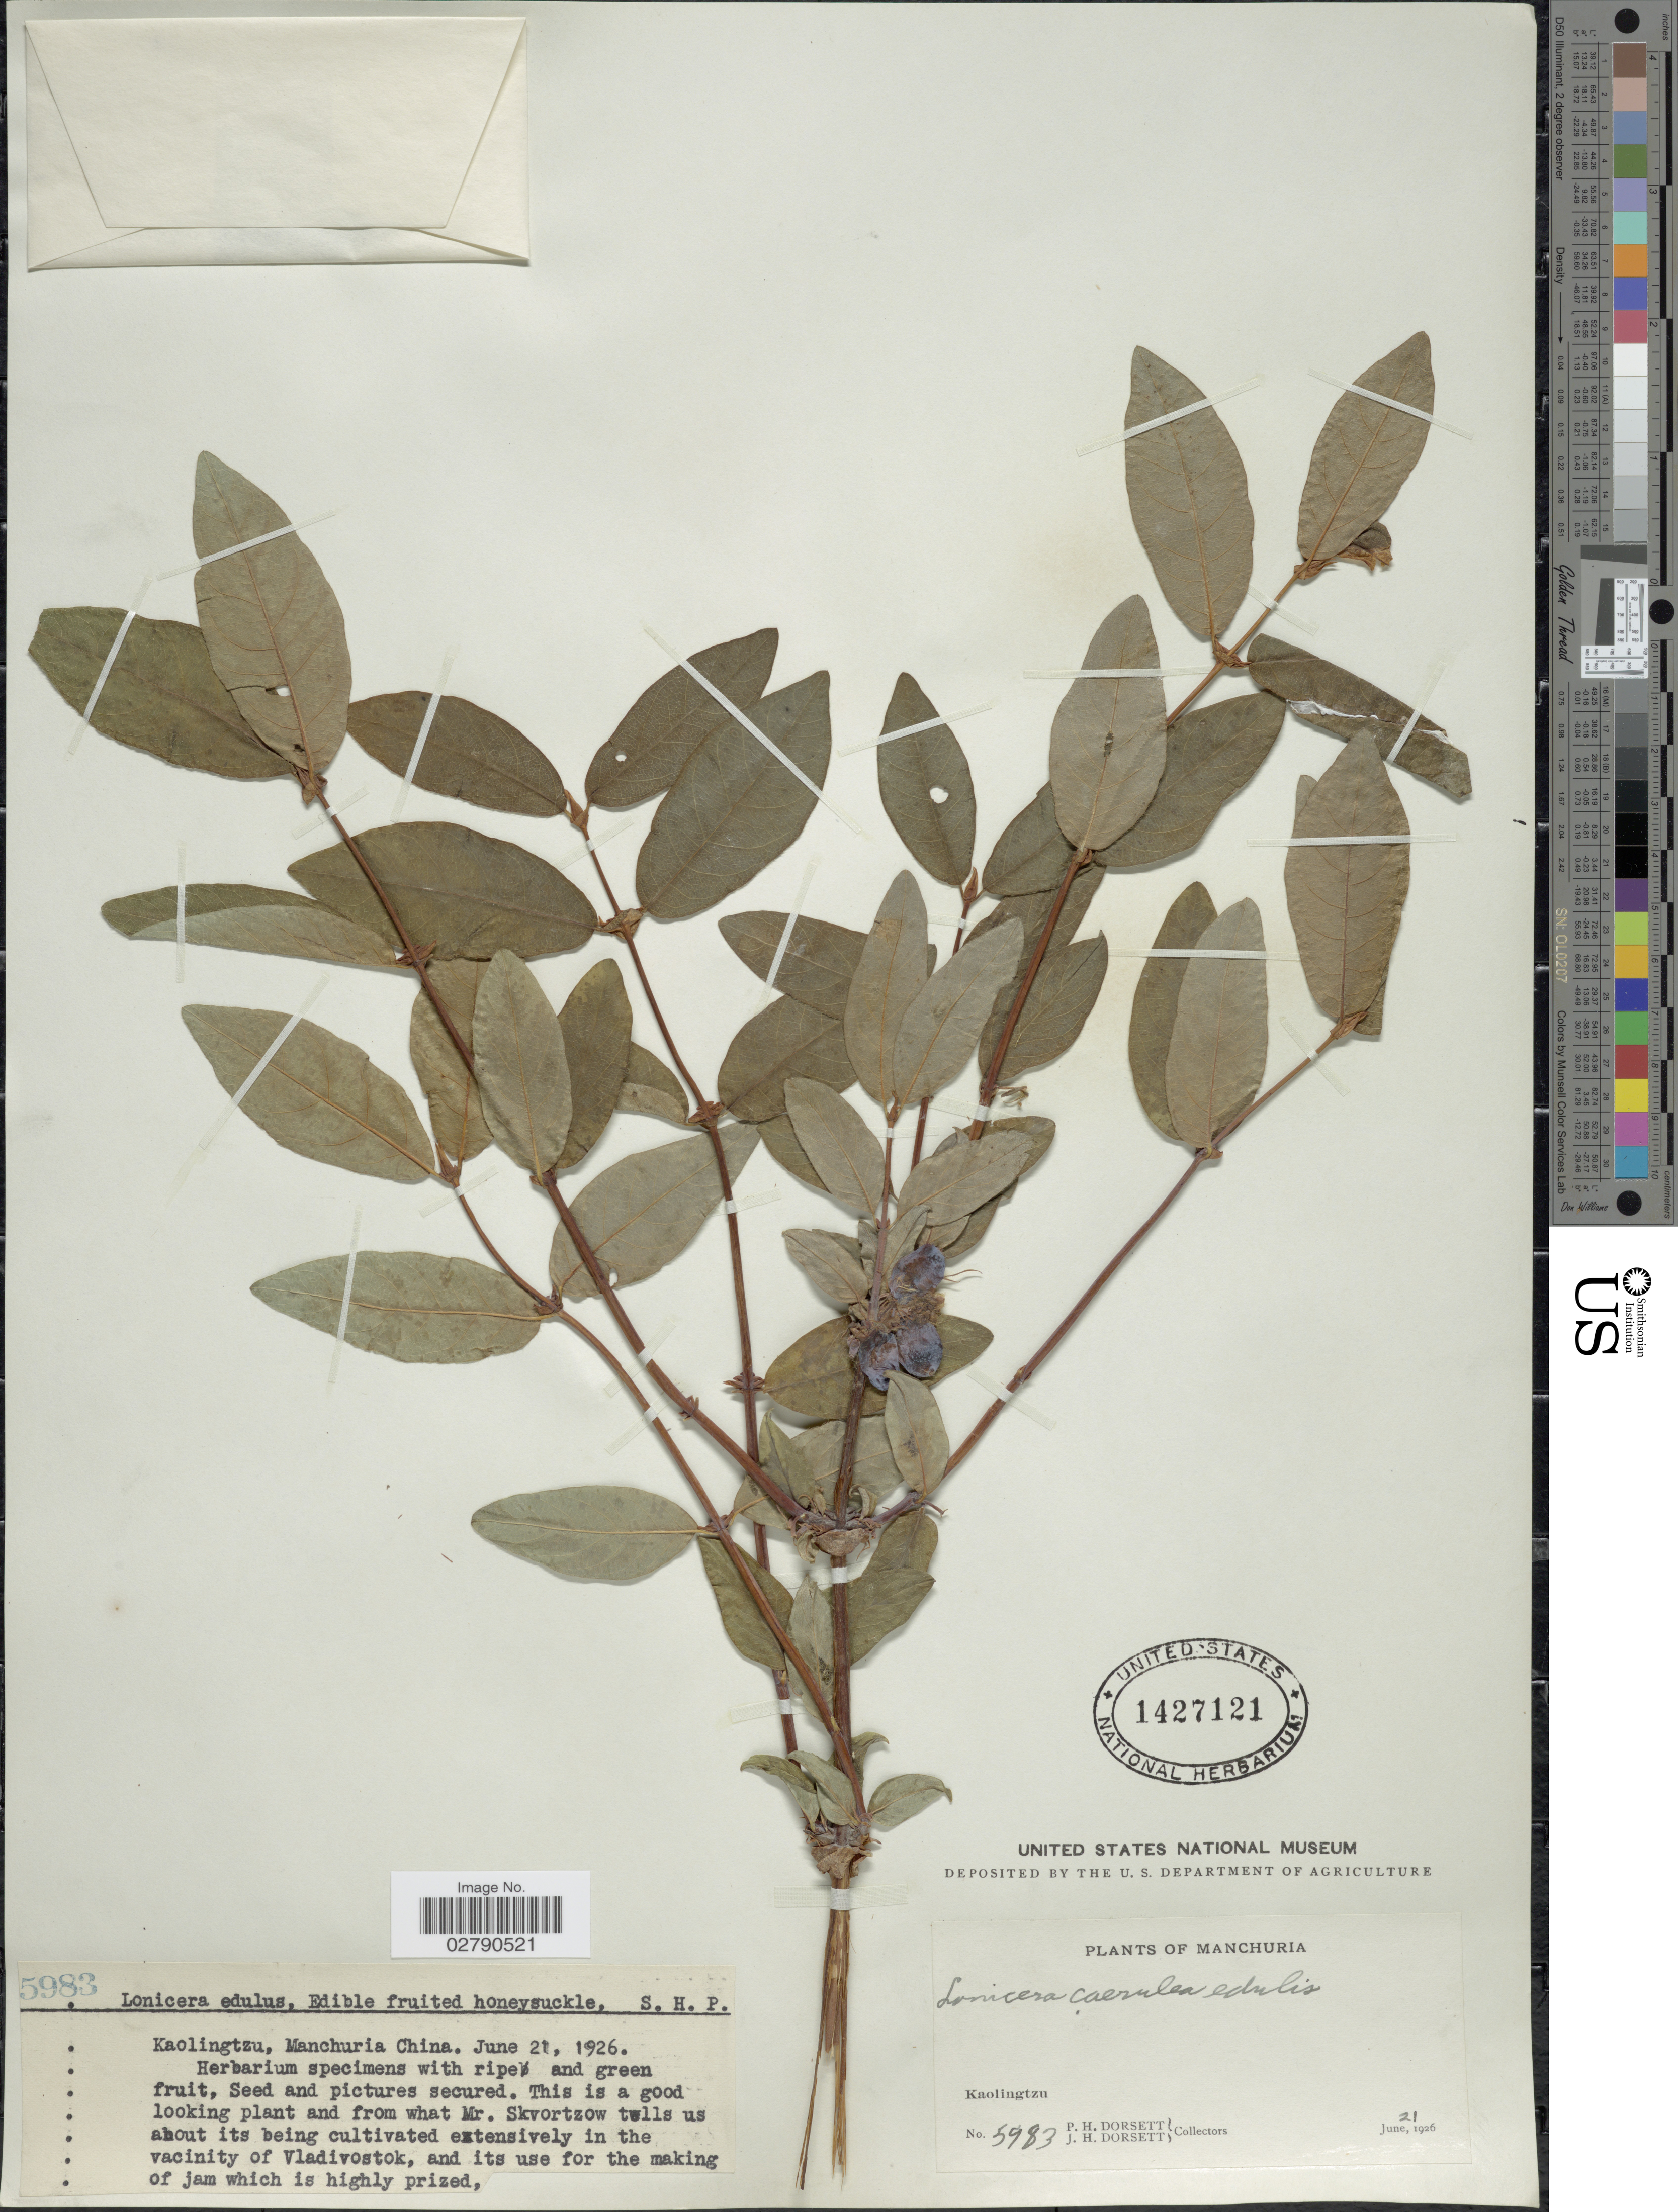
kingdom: Plantae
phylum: Tracheophyta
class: Magnoliopsida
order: Dipsacales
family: Caprifoliaceae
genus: Lonicera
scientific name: Lonicera caerulea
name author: L.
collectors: P. H. Dorsett & J. Dorsett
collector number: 5983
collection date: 1926-06-21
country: China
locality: Kaolingtzu, Manchuria.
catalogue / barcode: US 1427121